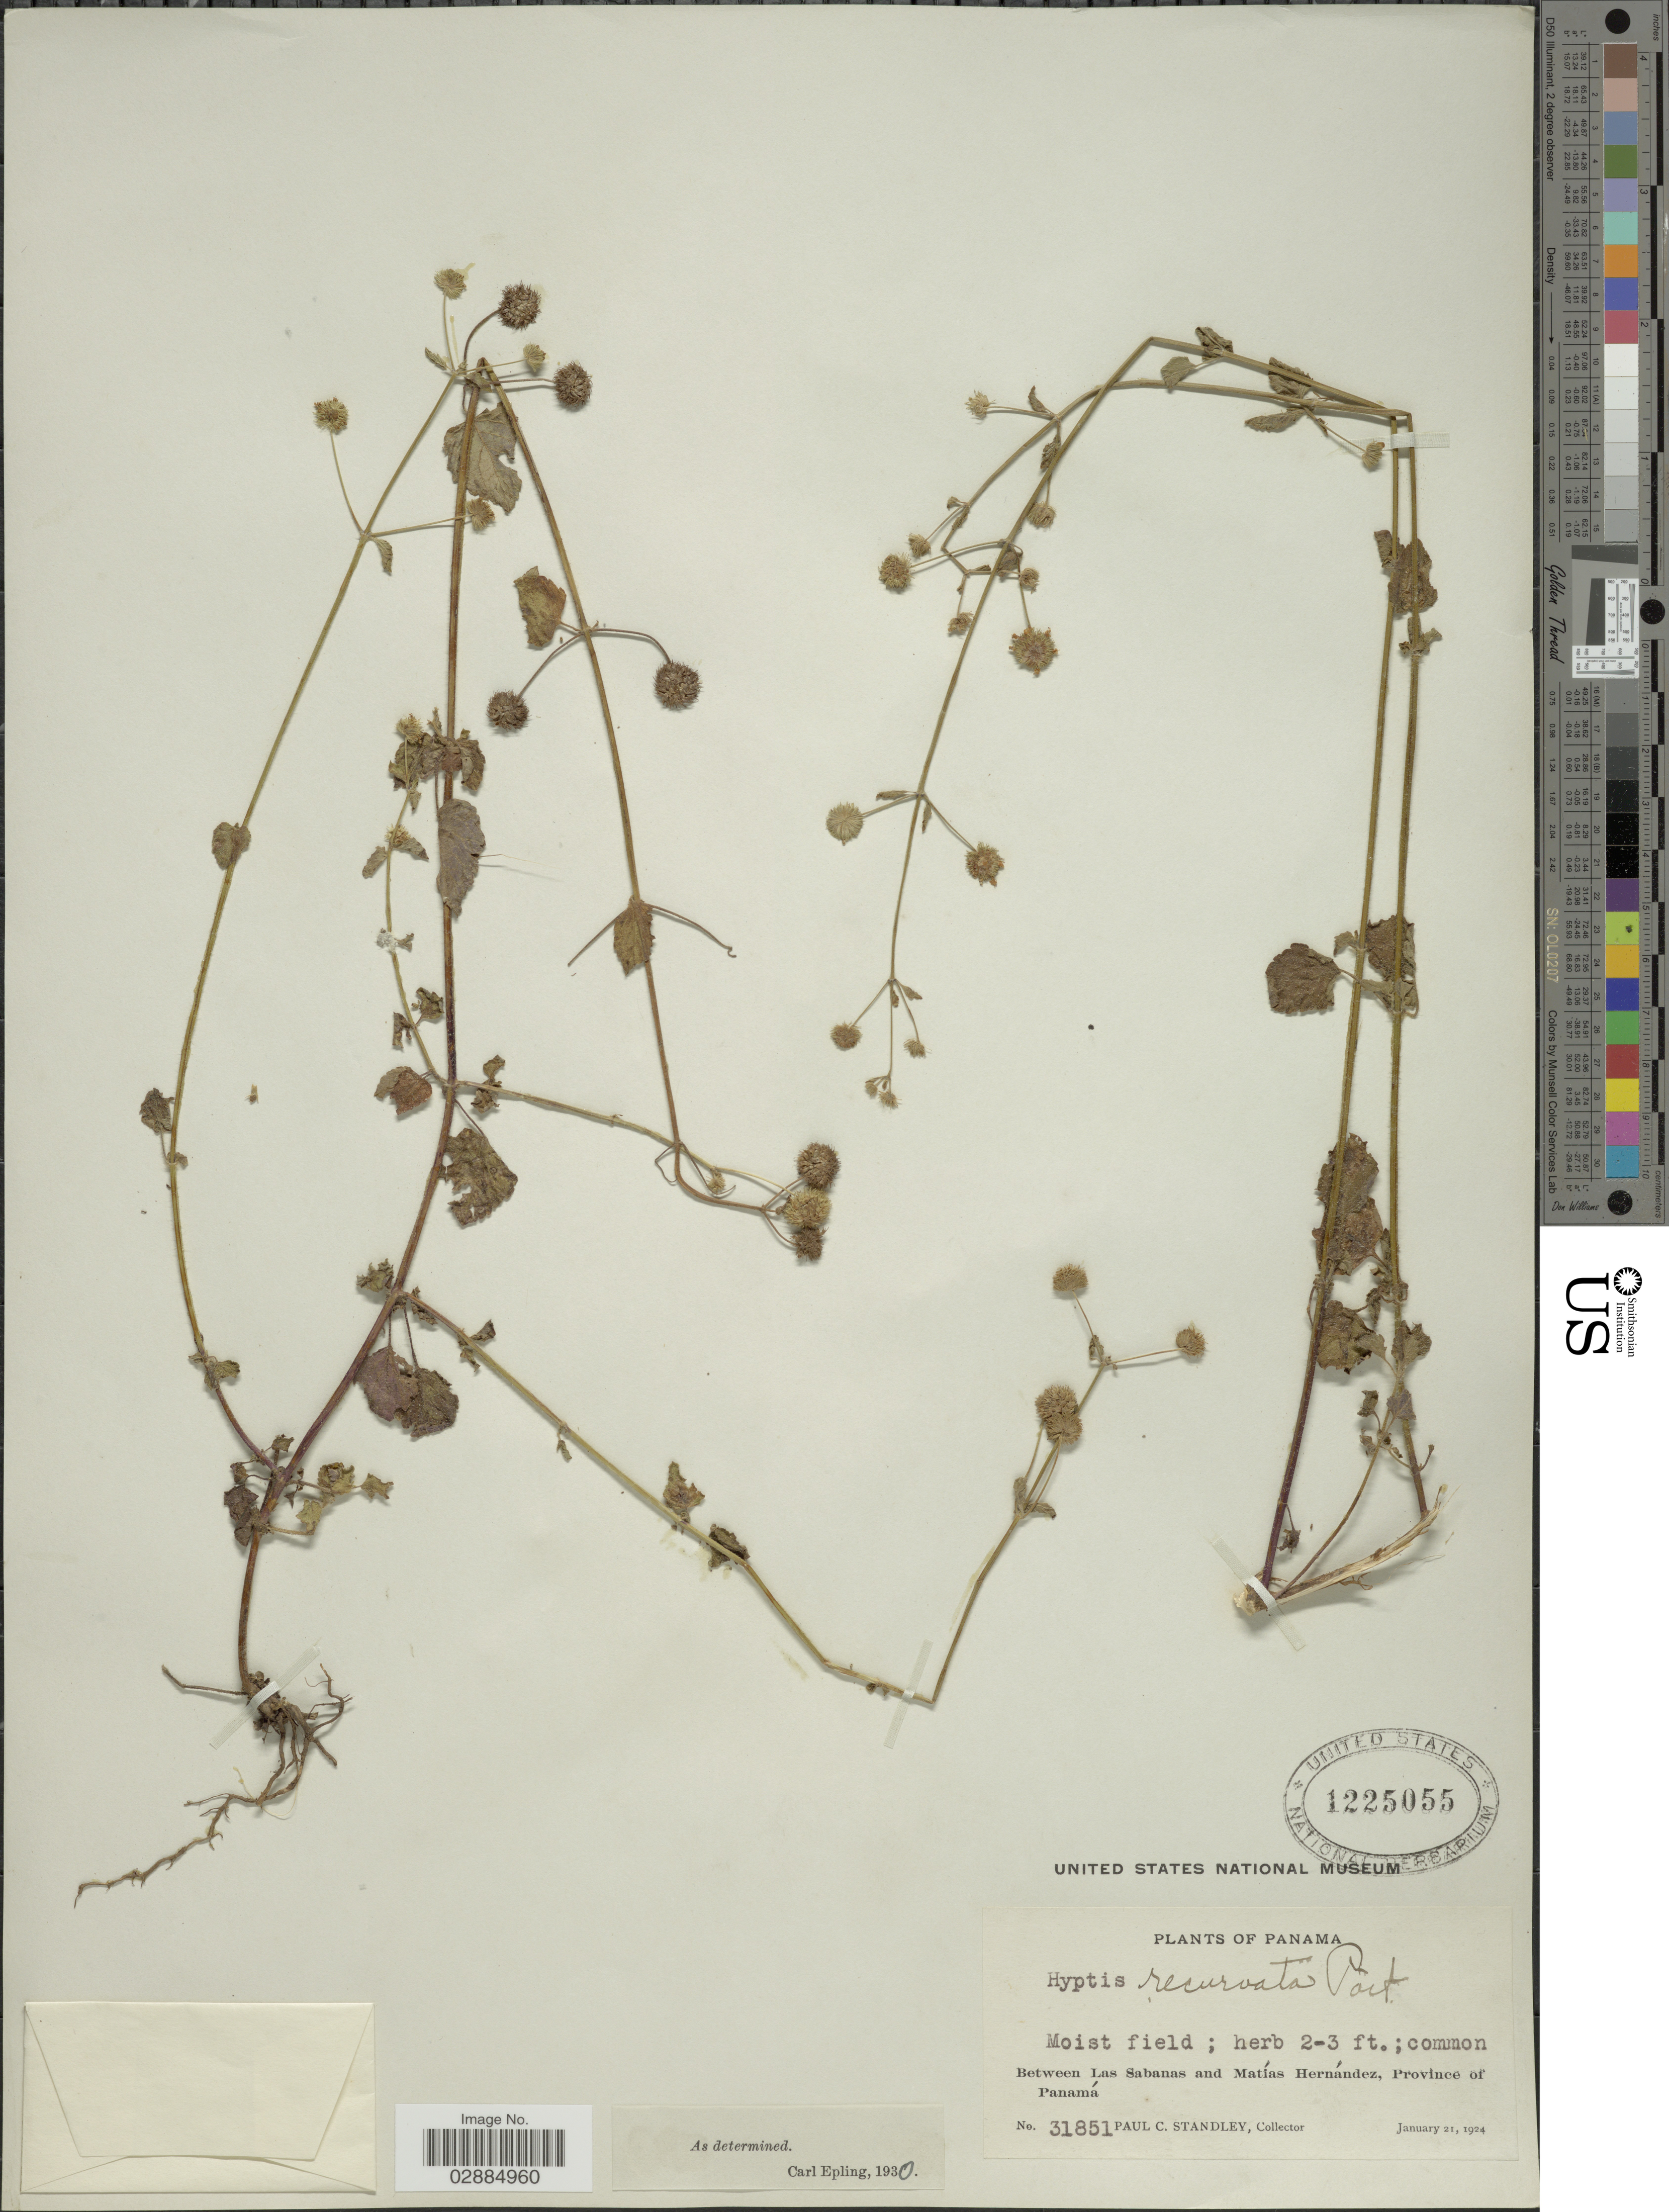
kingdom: Plantae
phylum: Tracheophyta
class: Magnoliopsida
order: Lamiales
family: Lamiaceae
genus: Hyptis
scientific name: Hyptis recurvata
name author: Poit.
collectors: P. C. Standley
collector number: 31851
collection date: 1924-01-21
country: Panama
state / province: Panamá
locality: Between Las Sabanas and Matías Hernández, Province of Panamá.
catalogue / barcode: US 1225055